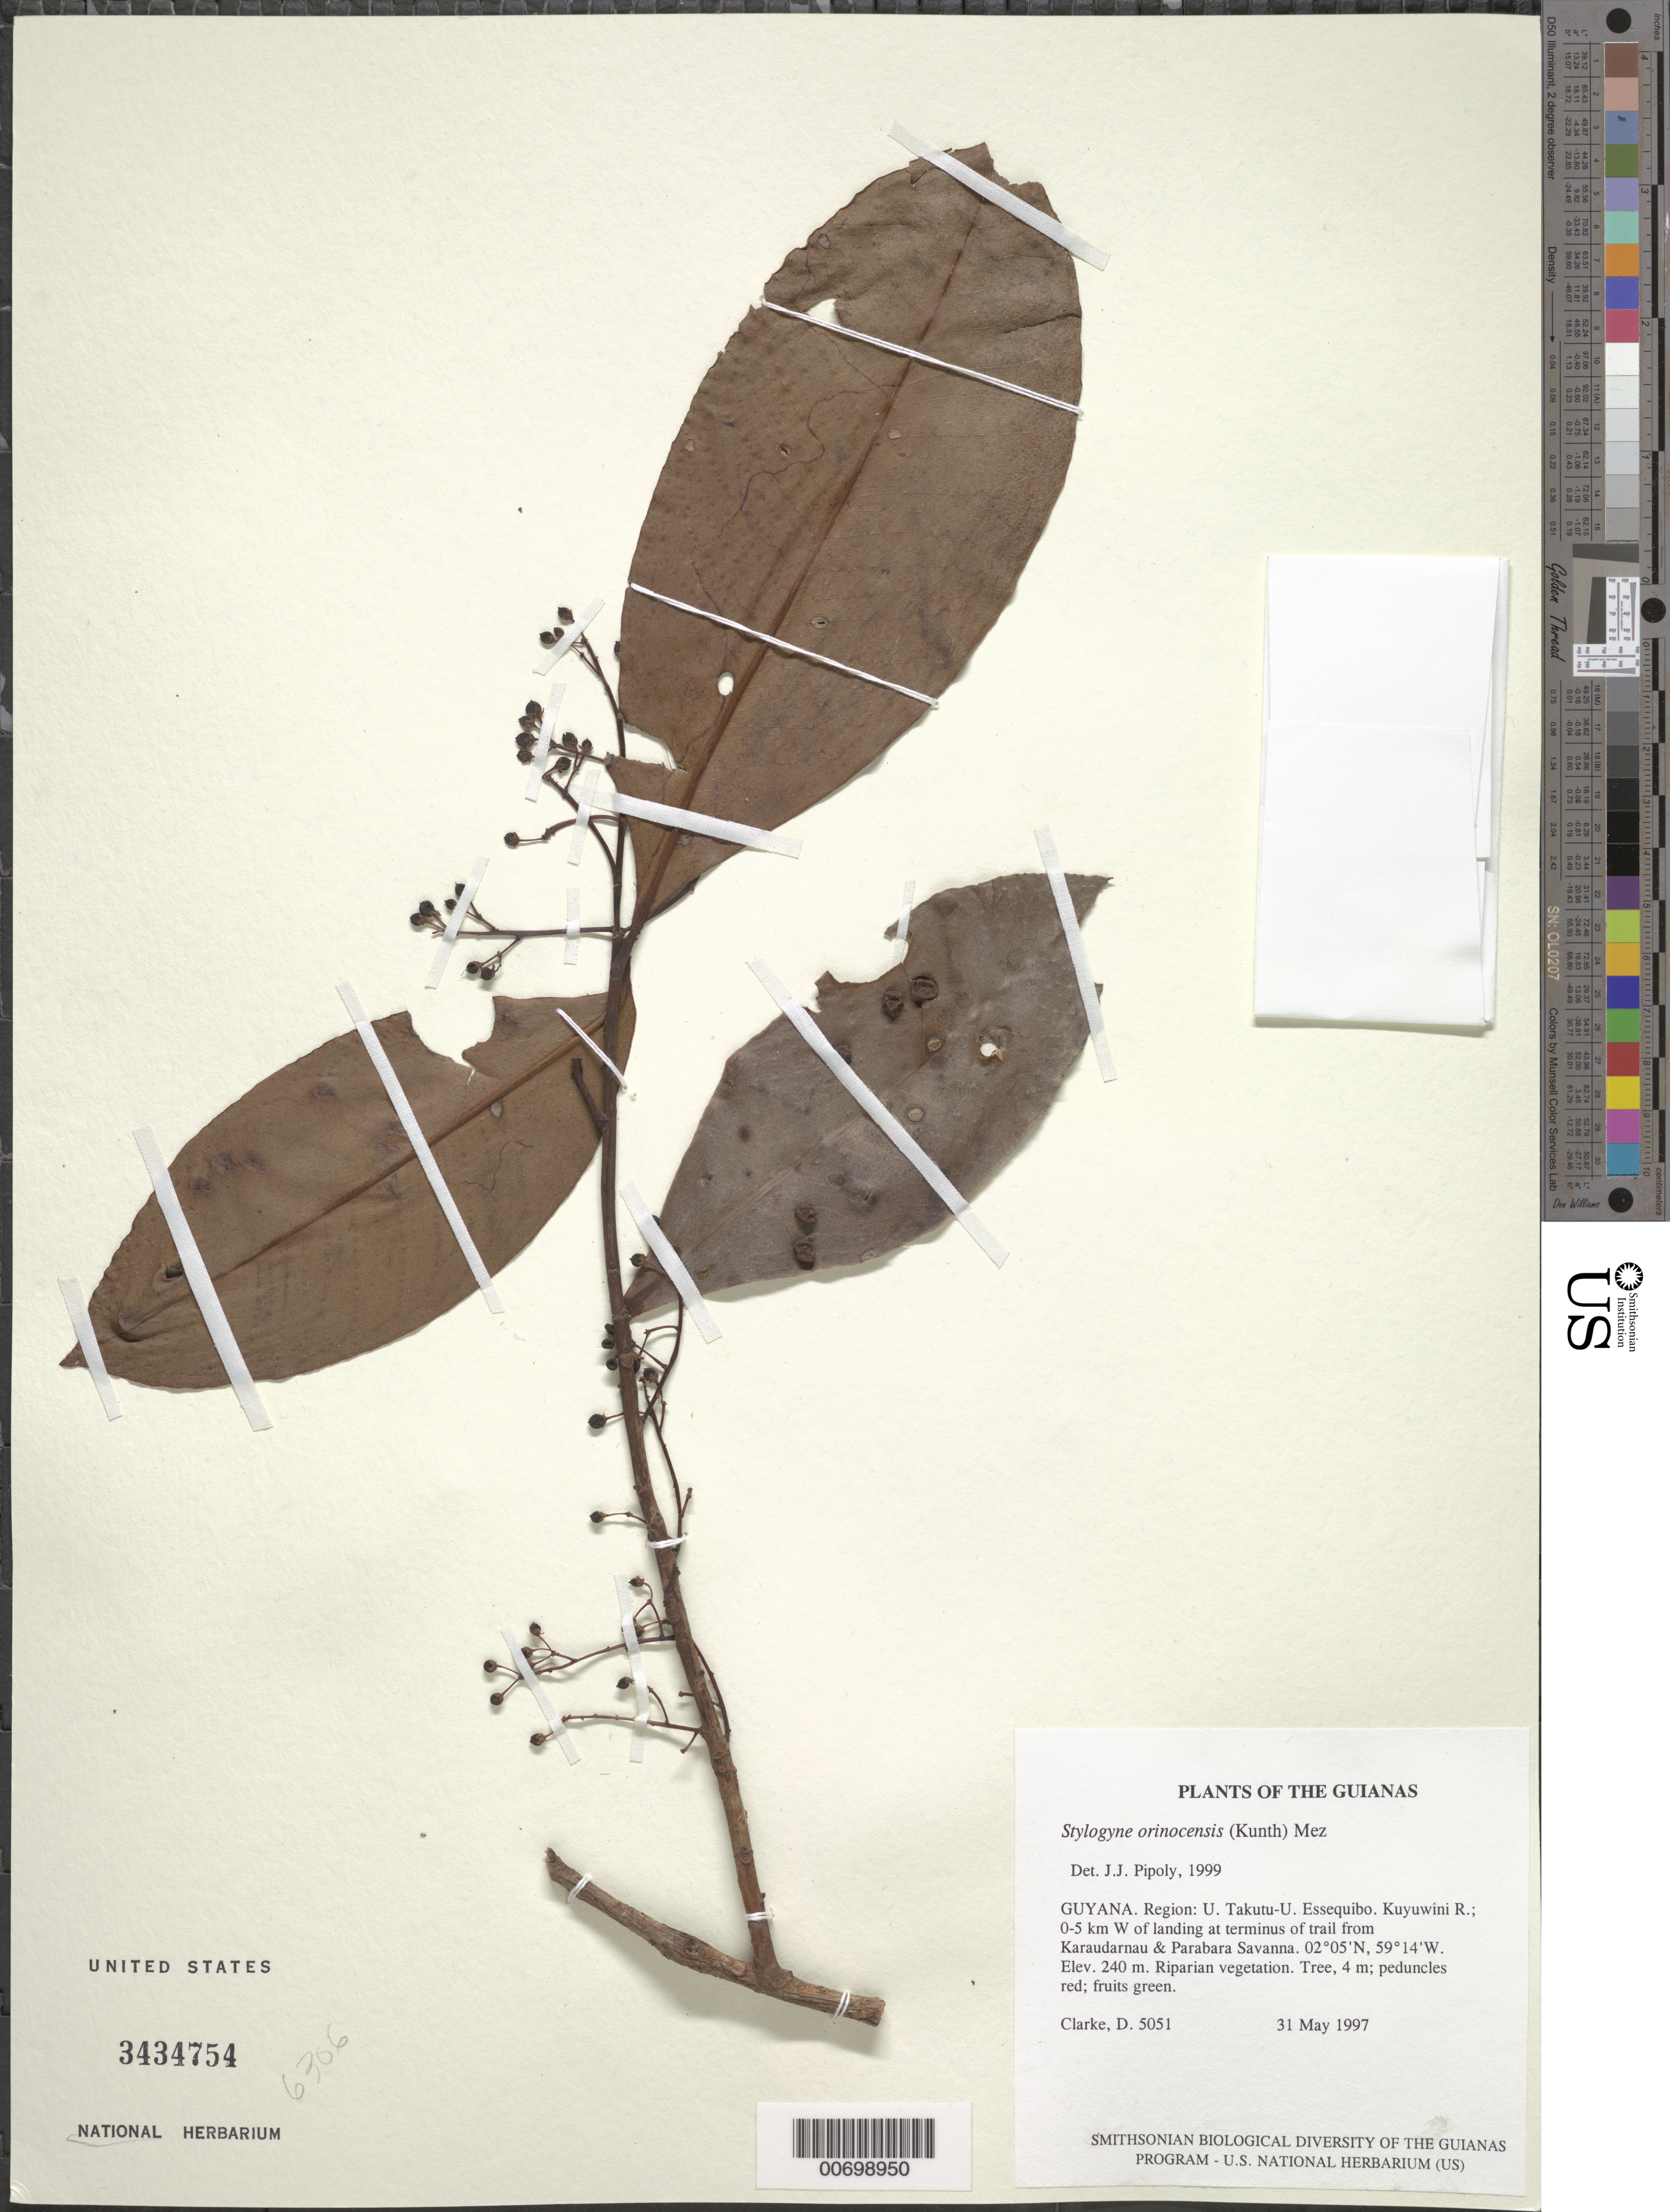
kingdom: Plantae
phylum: Tracheophyta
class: Magnoliopsida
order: Ericales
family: Primulaceae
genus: Stylogyne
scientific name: Stylogyne orinocensis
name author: (Kunth) Mez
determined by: Pipoly, J. J., III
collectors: H. D. Clarke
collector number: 5051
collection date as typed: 31 May 1997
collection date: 1997-05-31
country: Guyana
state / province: U. Takutu-U. Essequibo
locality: Kuyuwini R.; 0-5 km W of landing at terminus of trail from Karaudarnau & Parabara Savanna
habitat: Riparian vegetation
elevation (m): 240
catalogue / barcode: US 3434754